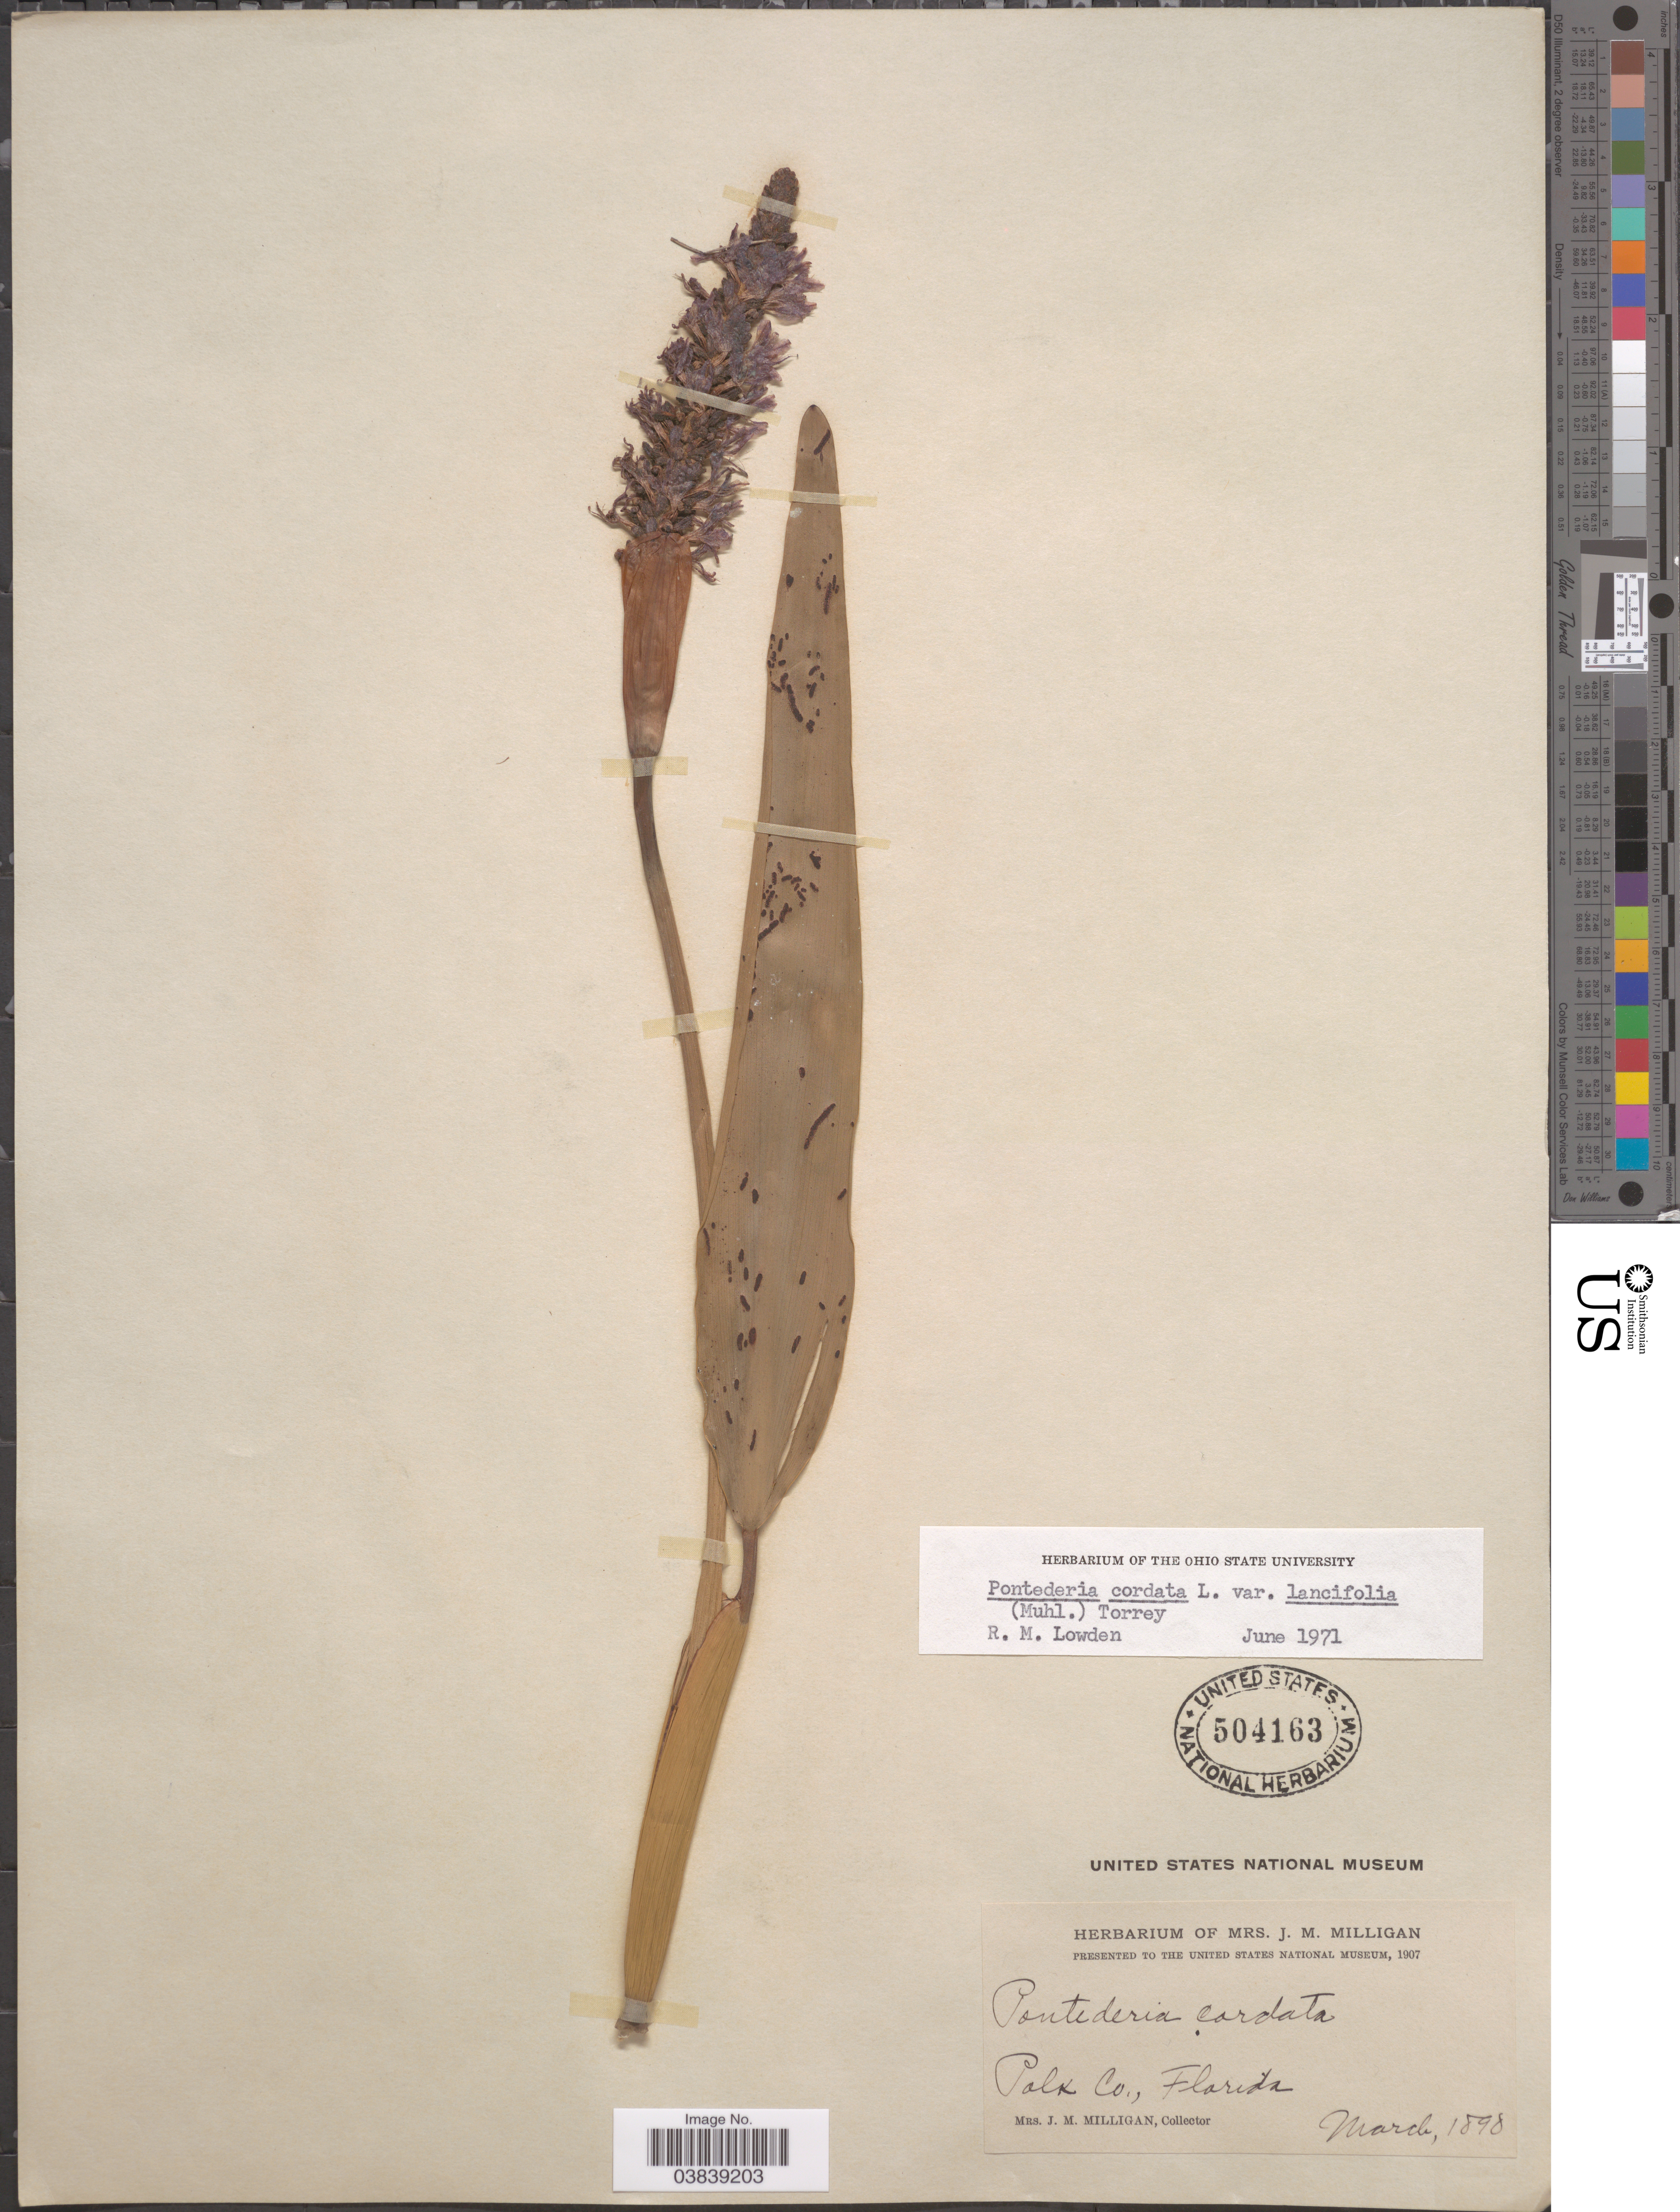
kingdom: Plantae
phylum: Tracheophyta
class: Liliopsida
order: Commelinales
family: Pontederiaceae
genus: Pontederia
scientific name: Pontederia cordata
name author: L.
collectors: J. Milligan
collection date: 1898-03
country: United States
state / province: Florida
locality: Polk Co.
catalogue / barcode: US 504163